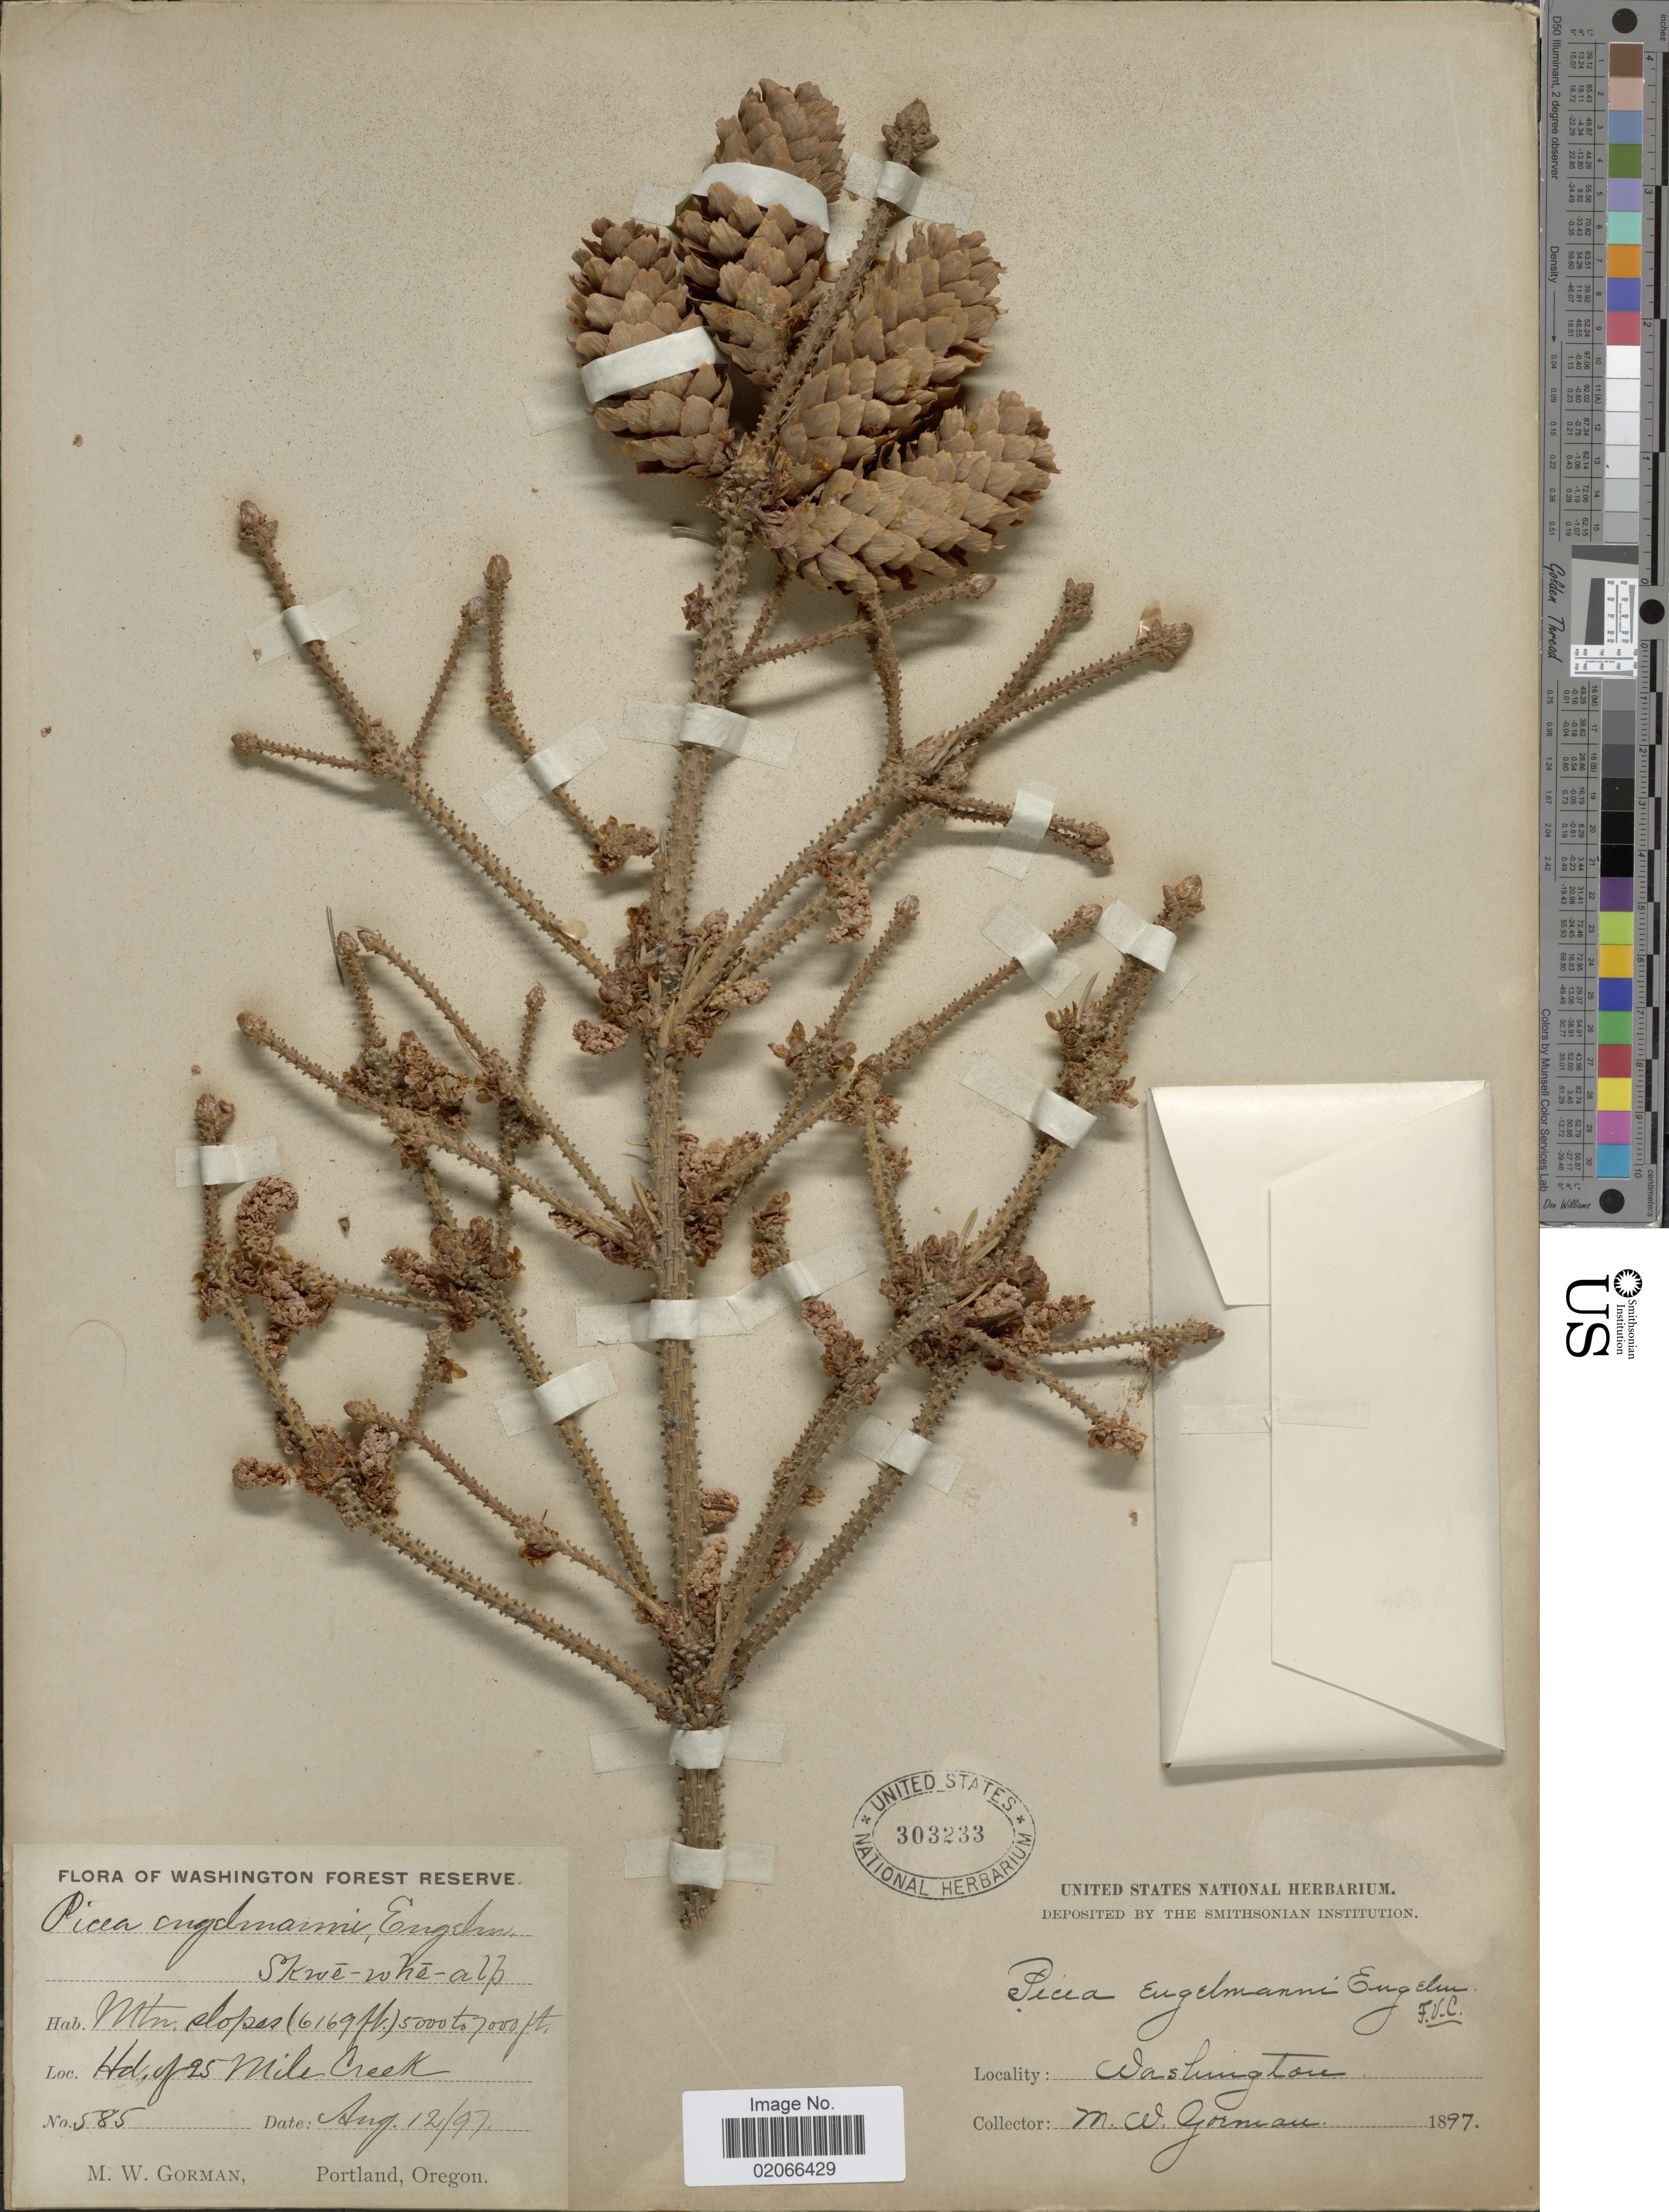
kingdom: Plantae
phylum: Tracheophyta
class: Pinopsida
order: Pinales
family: Pinaceae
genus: Picea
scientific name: Picea engelmannii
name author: Parry ex Engelm.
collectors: M. W. Gorman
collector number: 585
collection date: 1897-08-12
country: United States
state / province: Washington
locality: Mtn. slopes, Hd. of 25 mile Creek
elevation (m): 1880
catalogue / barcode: US 303233